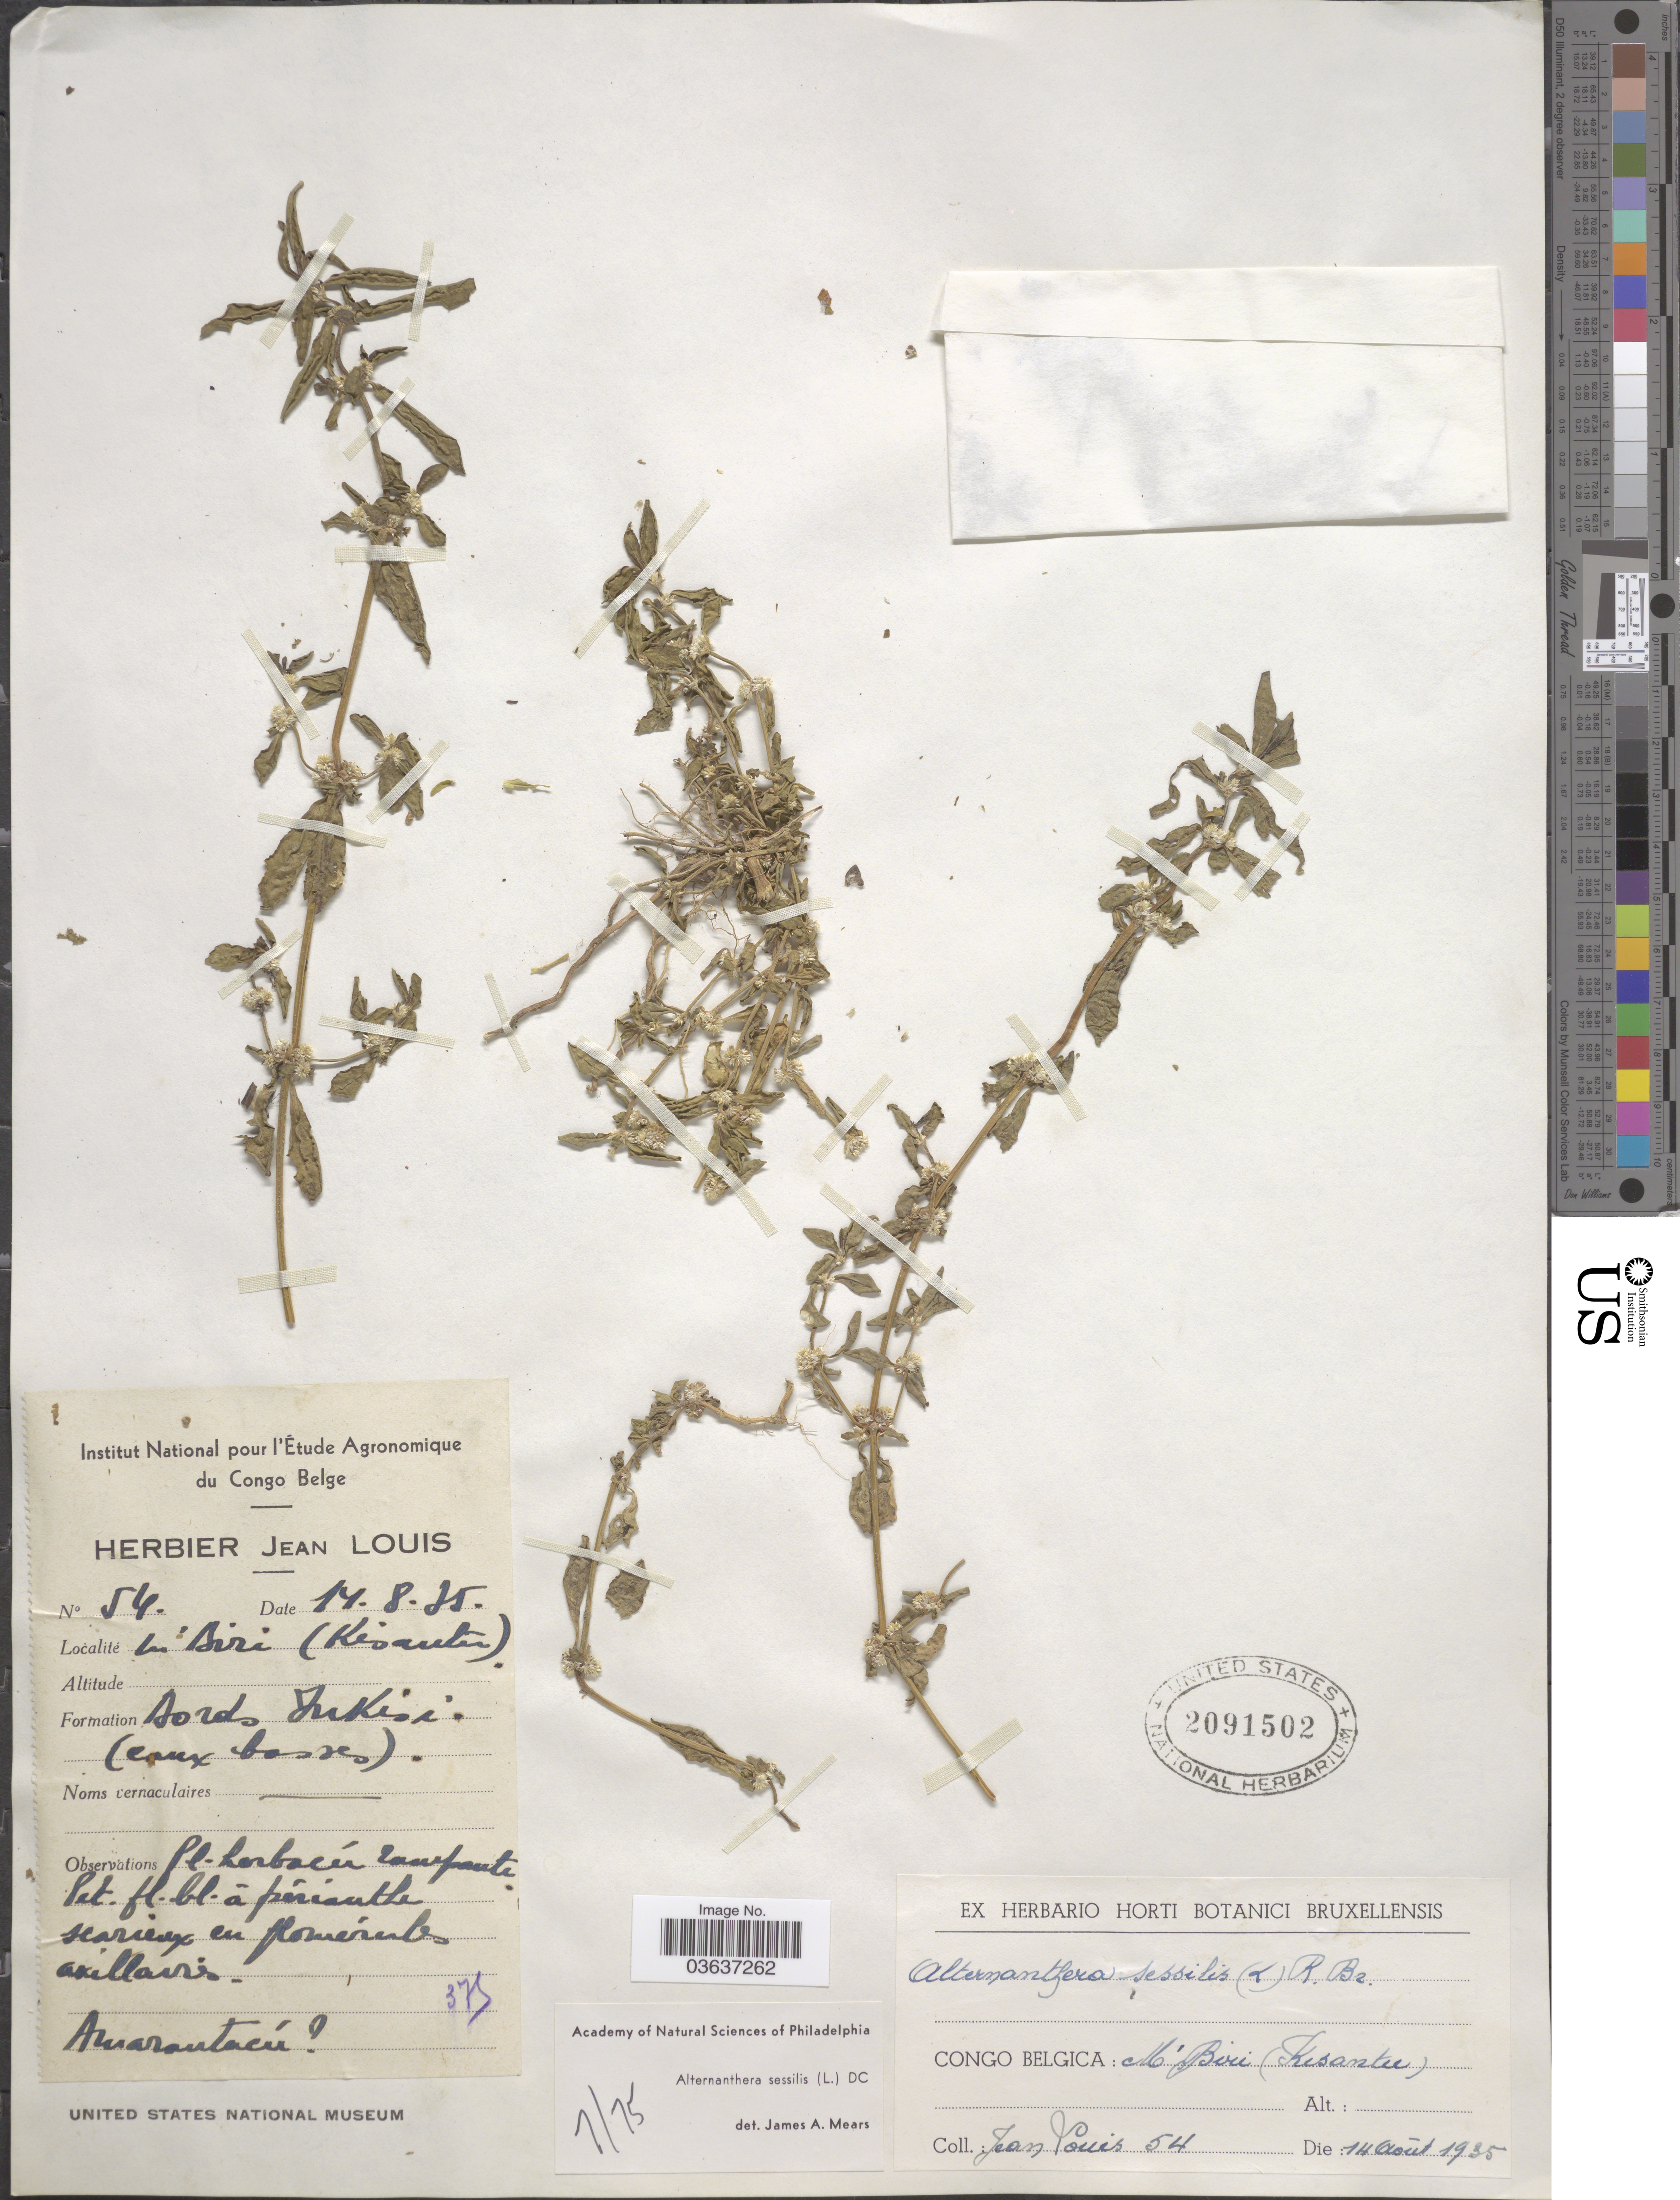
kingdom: Plantae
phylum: Tracheophyta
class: Magnoliopsida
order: Caryophyllales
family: Amaranthaceae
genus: Alternanthera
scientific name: Alternanthera sessilis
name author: (L.) DC.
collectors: J. Louis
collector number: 54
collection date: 1935-08-14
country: Congo, Democratic Republic of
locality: Congo Belgica: M'Biri (Kisantu). Bords Kisantu.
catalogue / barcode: US 2091502